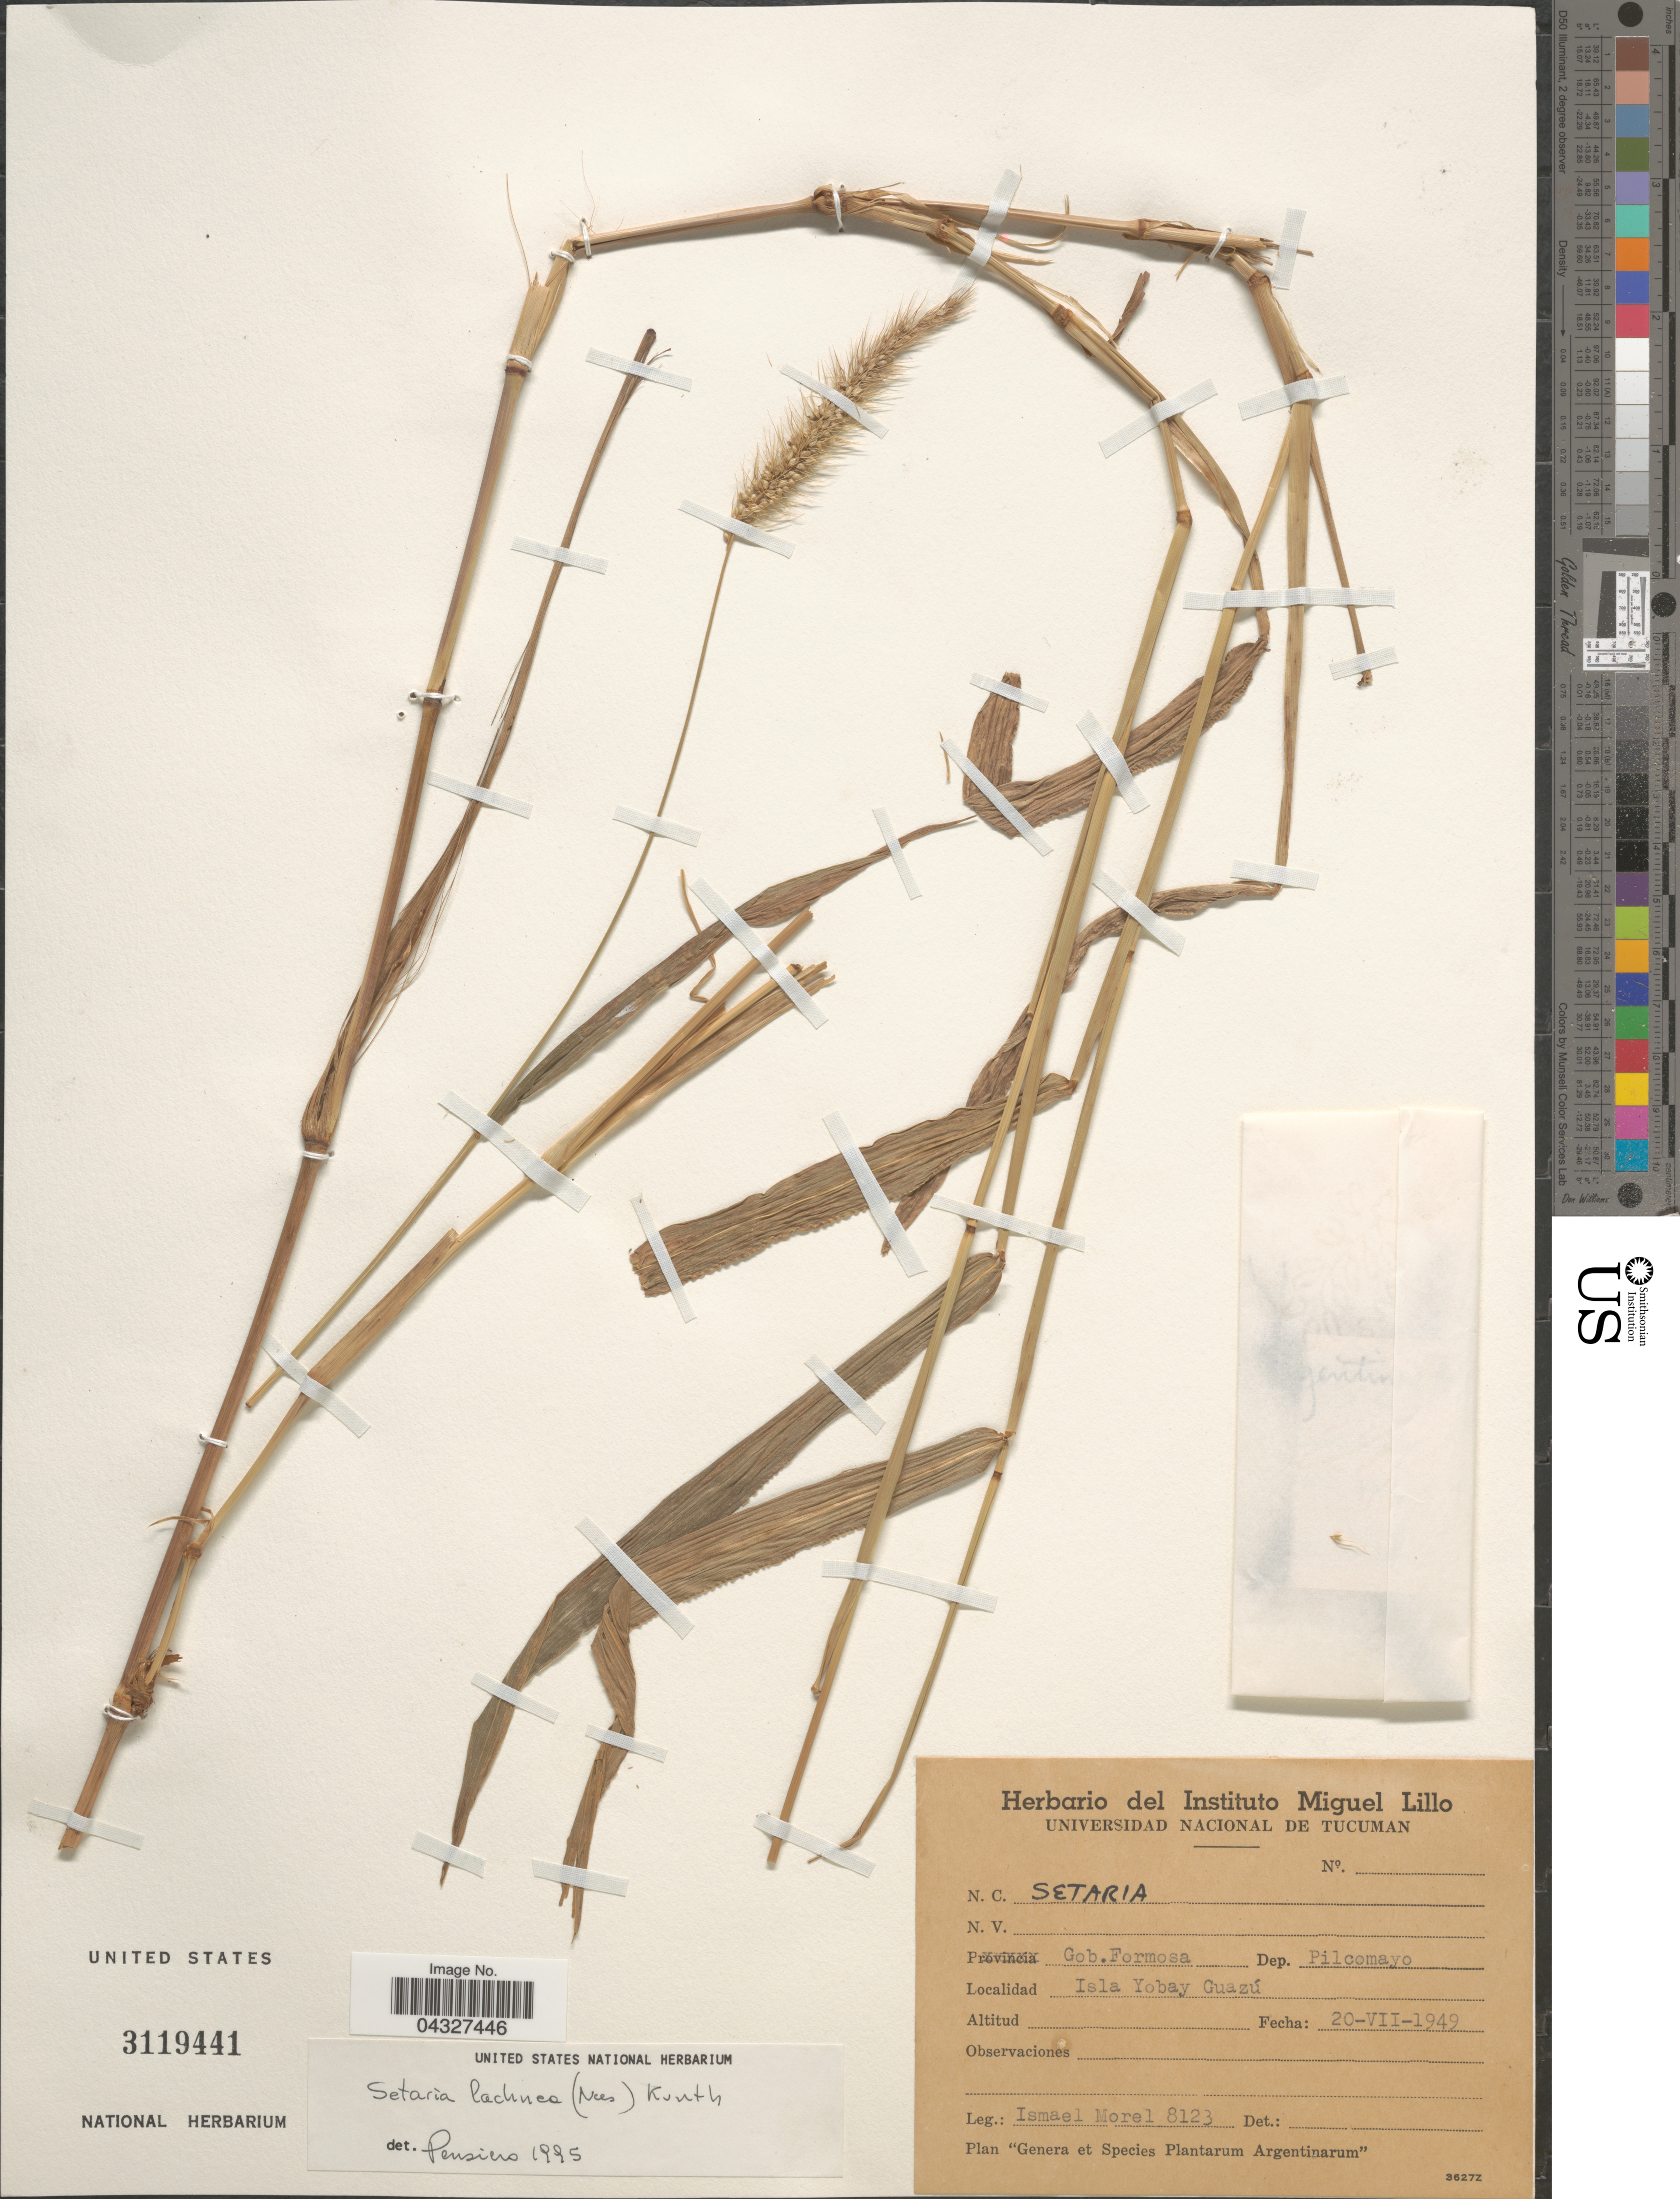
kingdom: Plantae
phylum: Tracheophyta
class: Liliopsida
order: Poales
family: Poaceae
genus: Setaria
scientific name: Setaria lachnea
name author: (Nees) Kunth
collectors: I. Morel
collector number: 8123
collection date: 1949-07-20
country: Argentina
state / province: Formosa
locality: Gob. Formosa. Dep. Pilcomayo. Isla Yobay Guazú.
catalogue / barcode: US 3119441